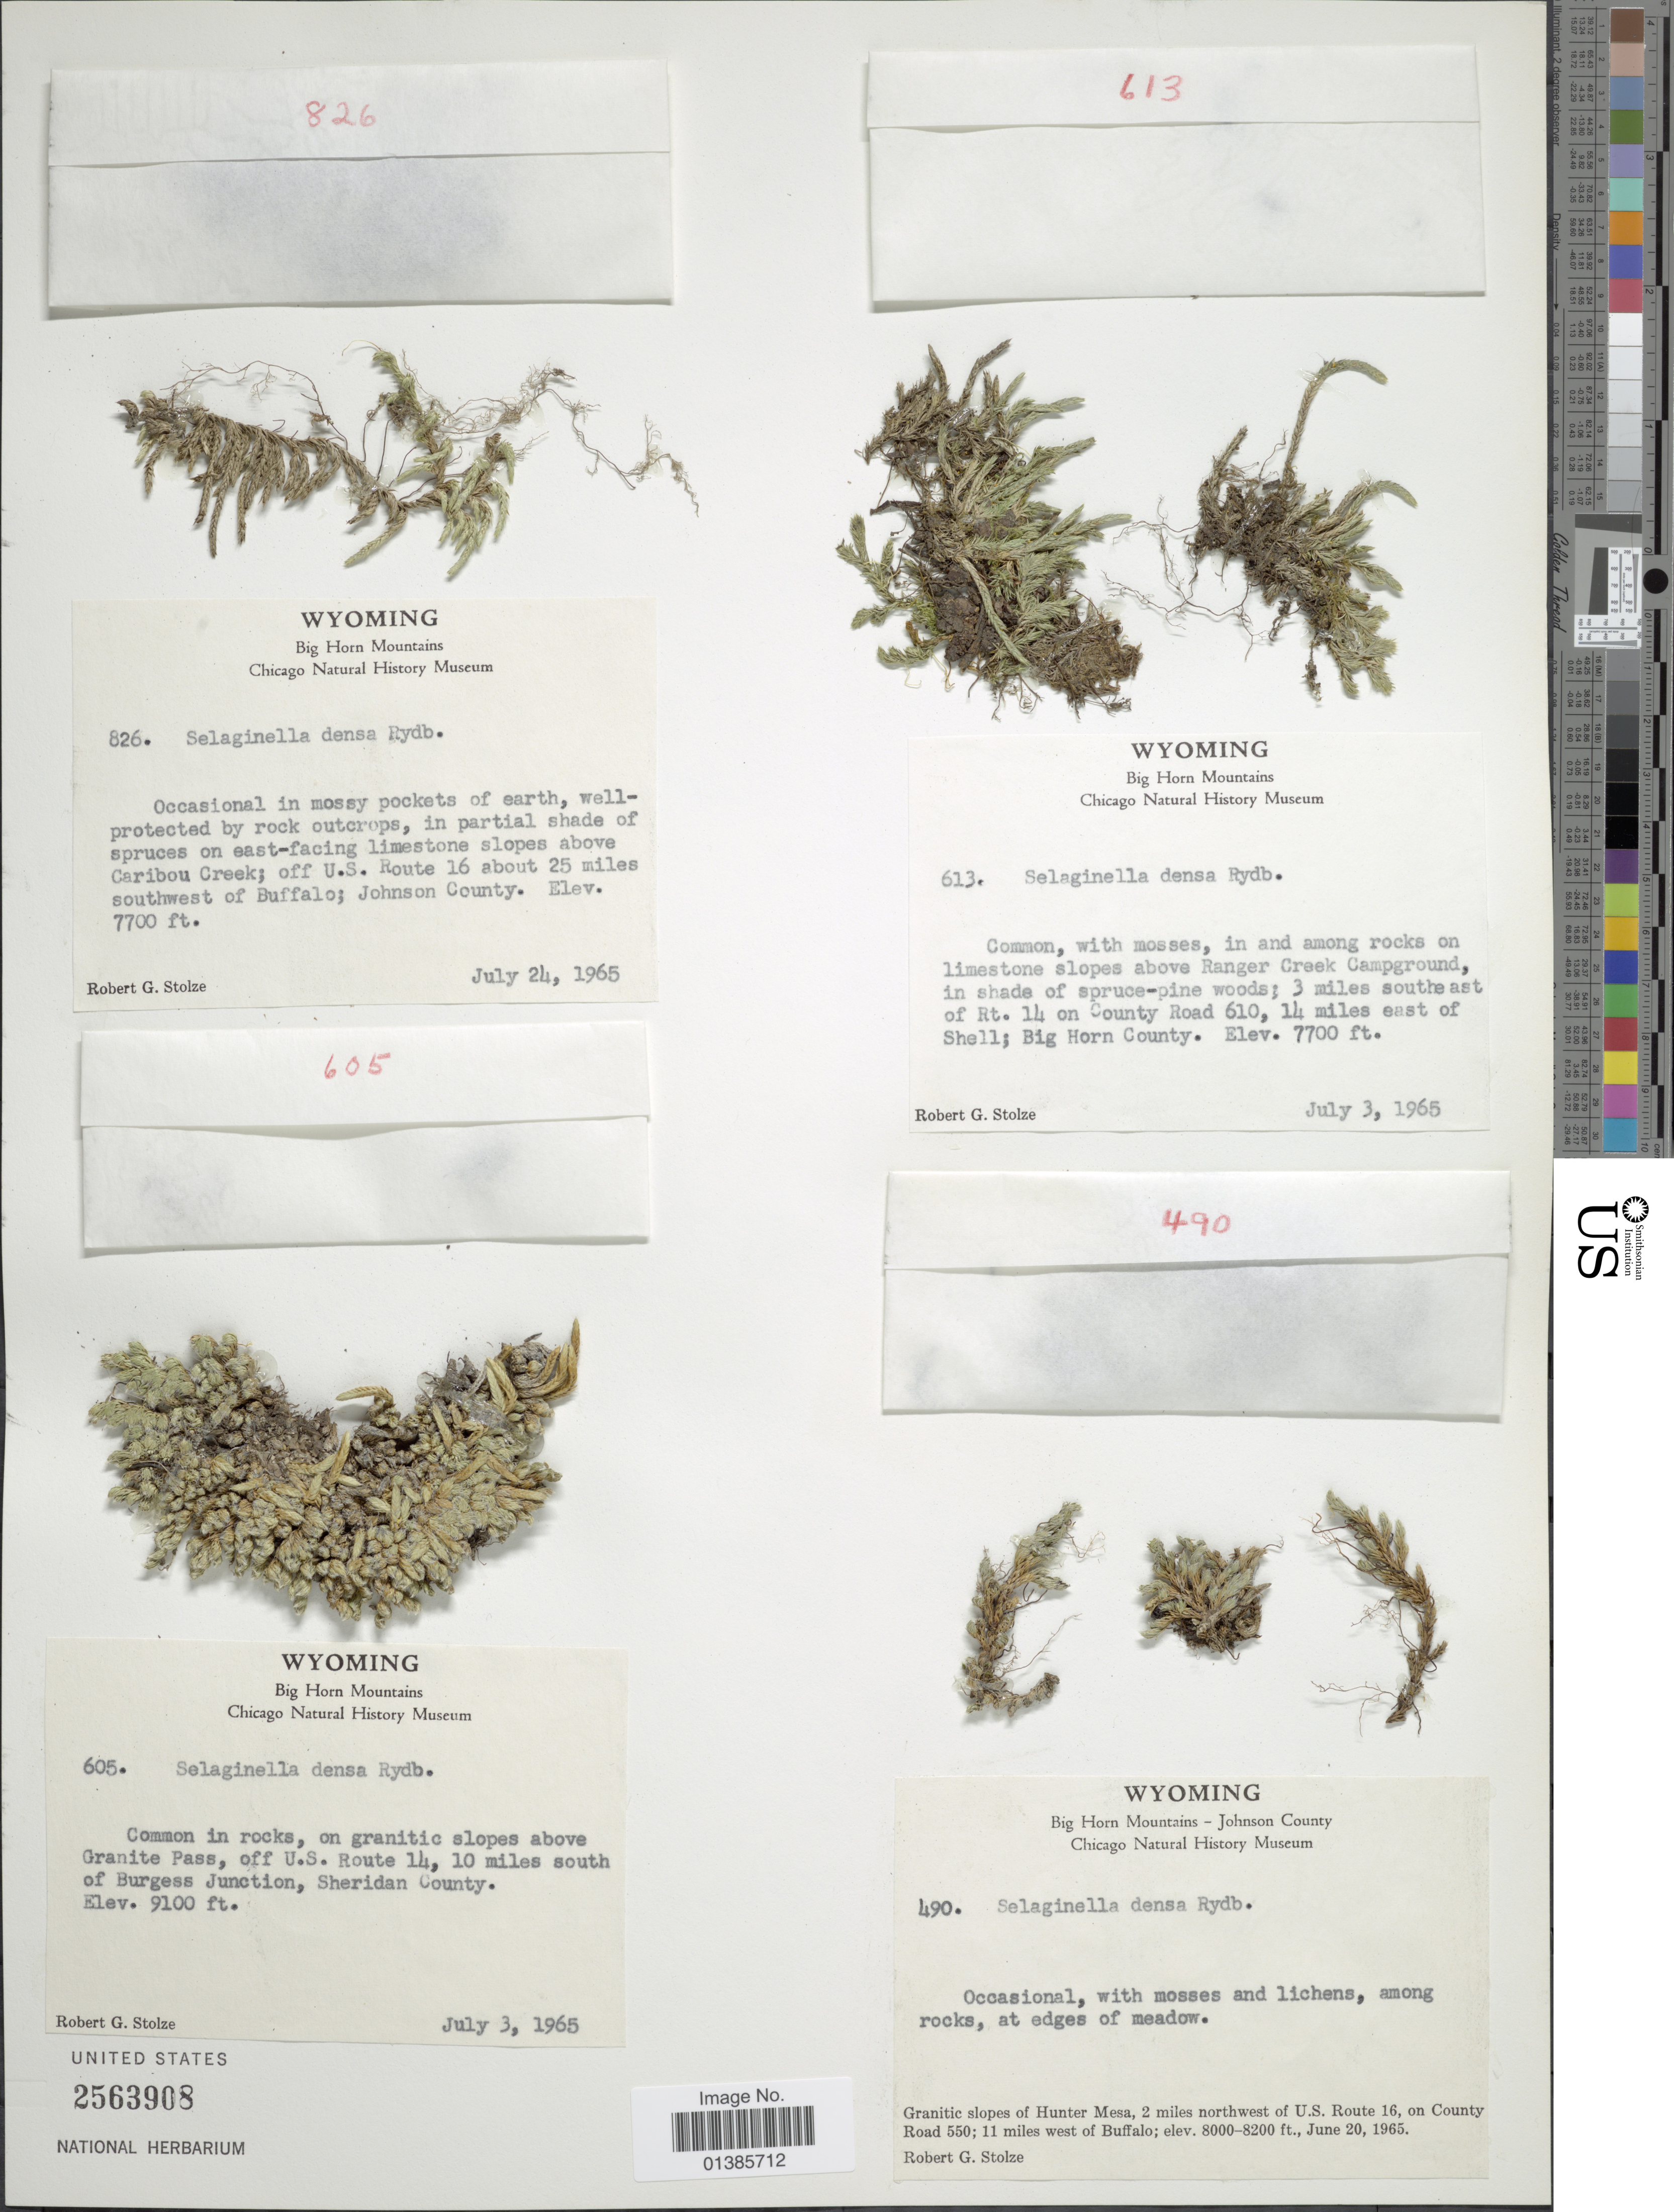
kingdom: Plantae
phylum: Tracheophyta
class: Lycopodiopsida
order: Selaginellales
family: Selaginellaceae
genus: Selaginella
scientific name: Selaginella densa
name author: Rydb.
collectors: R. G. Stolze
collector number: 490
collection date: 1965-06-20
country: United States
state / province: Wyoming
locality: Big Horn Mountains - Johnson County. Granitic slopes of Hunter Mesa, 2 miles northwest of U.S. Route 16, on County Road 550; 11 miles west of Buffalo.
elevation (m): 2438